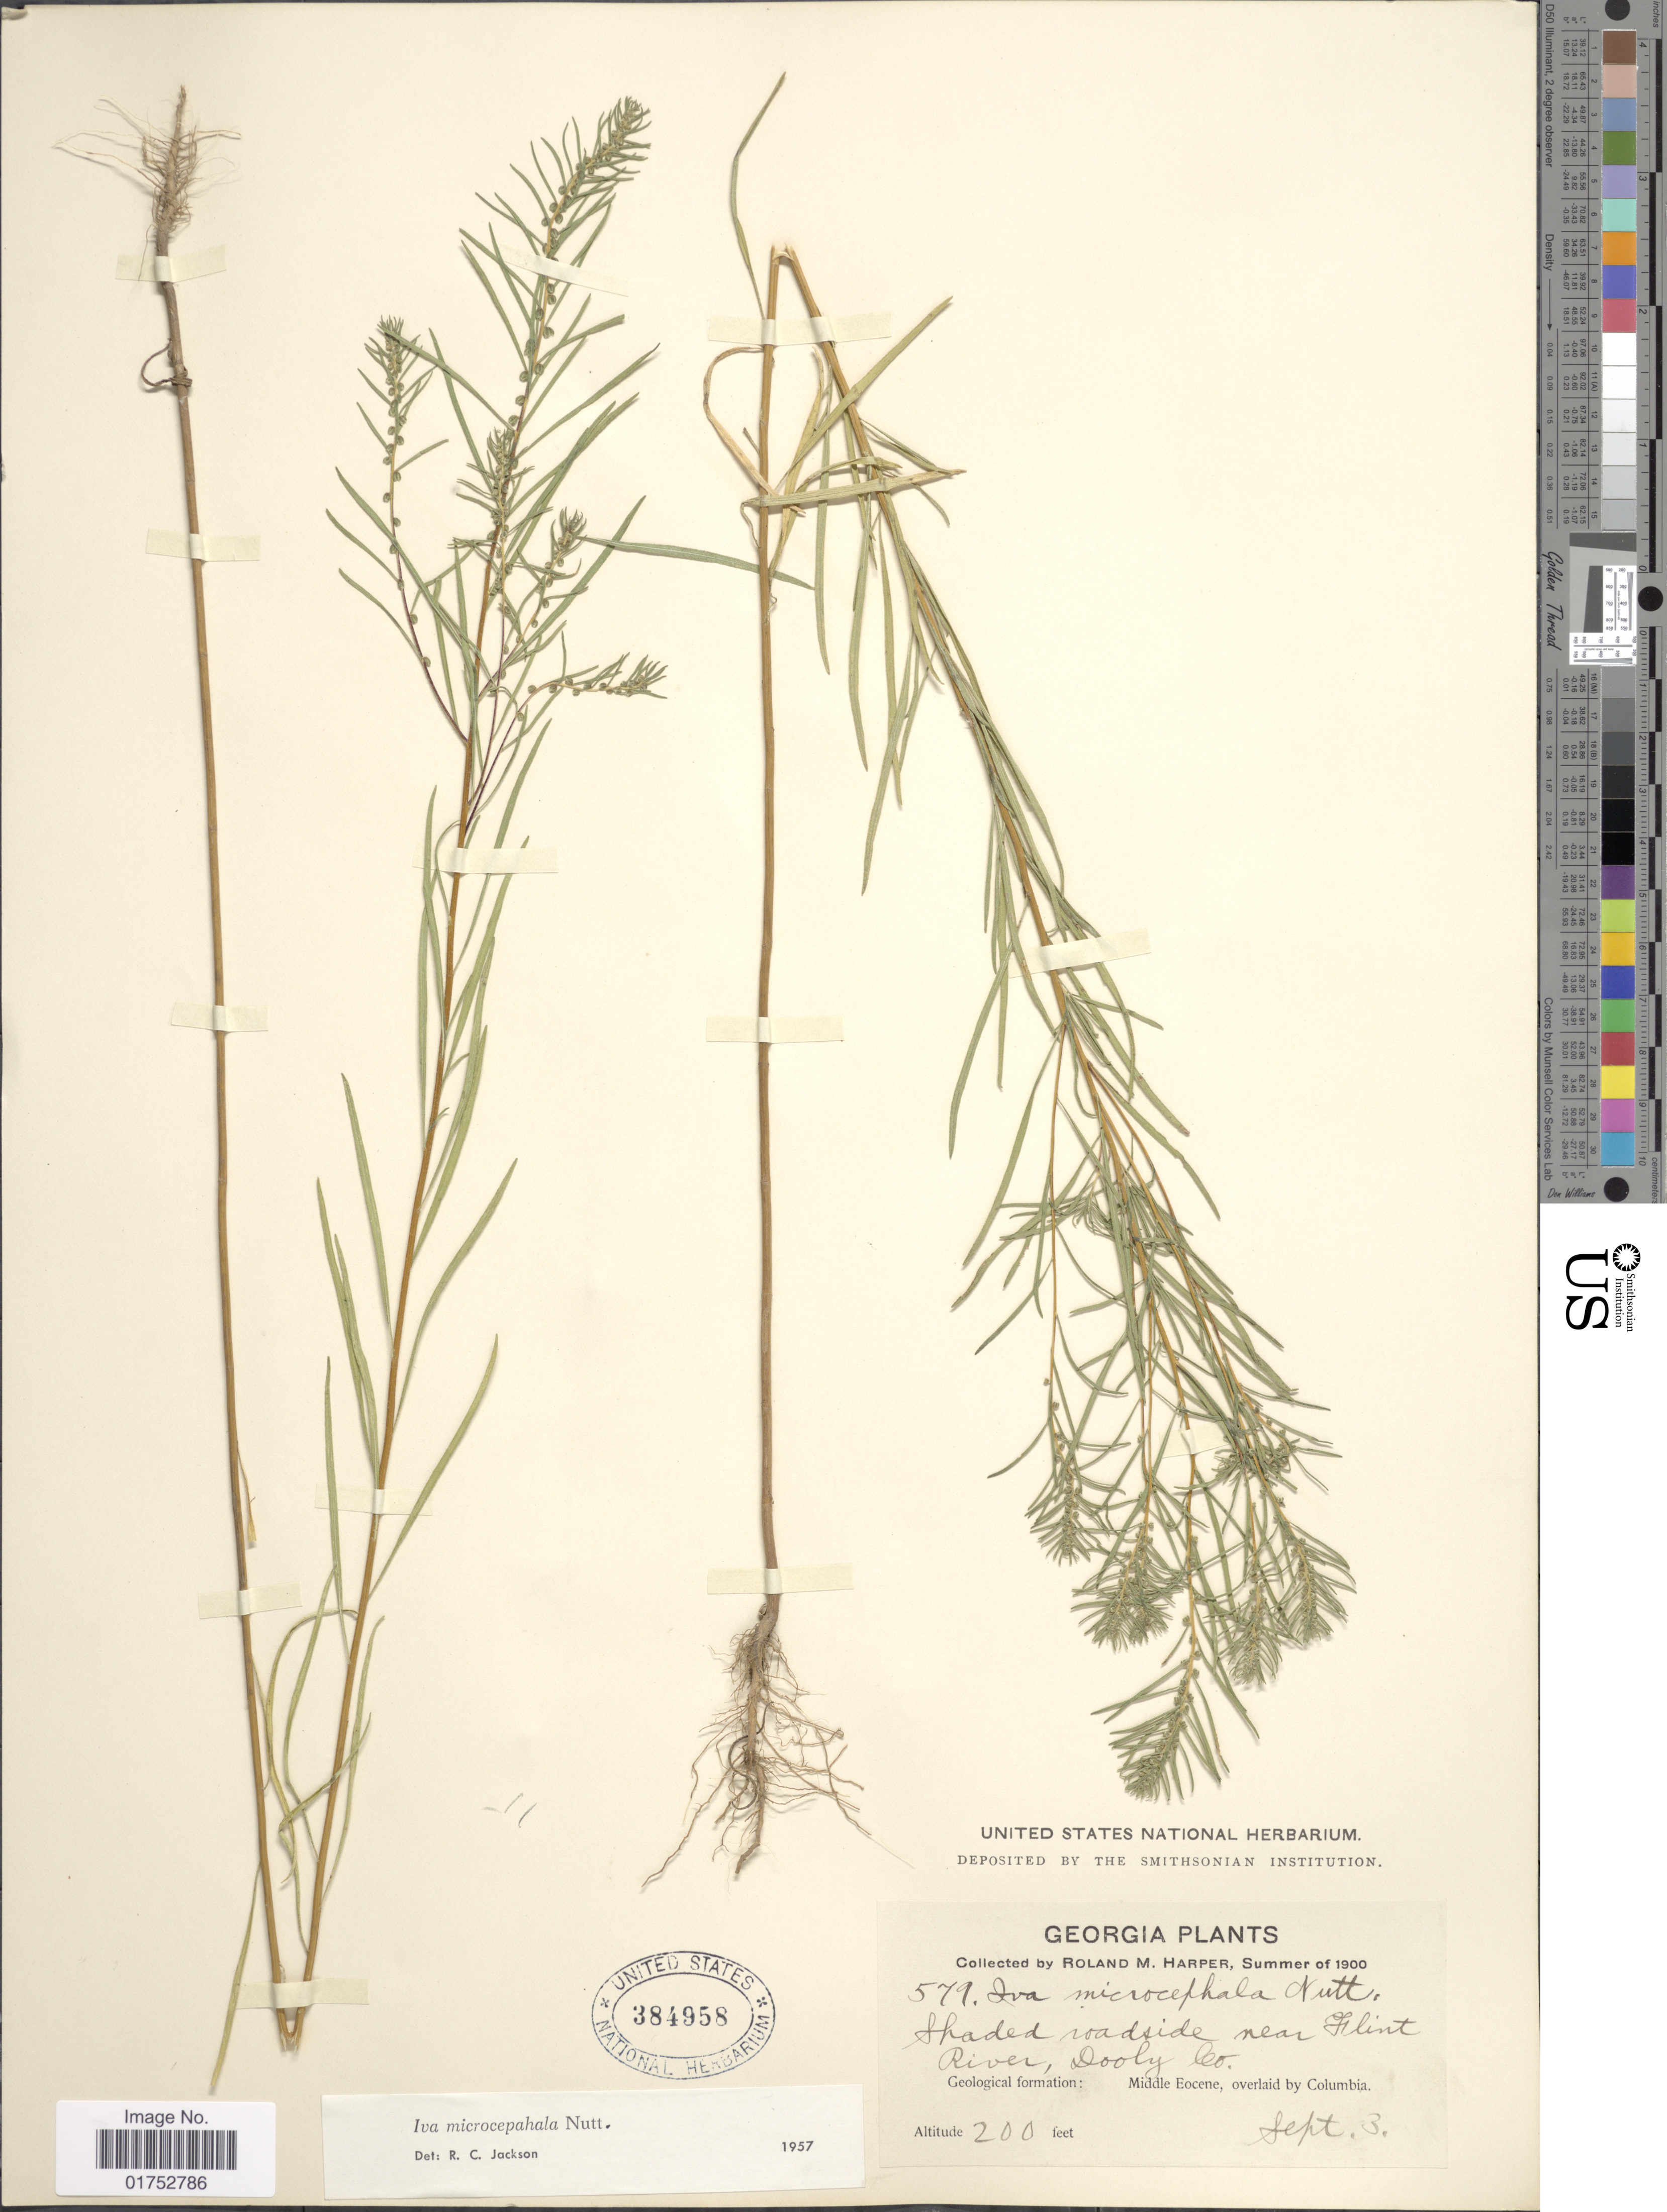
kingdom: Plantae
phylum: Tracheophyta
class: Magnoliopsida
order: Asterales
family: Asteraceae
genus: Iva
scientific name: Iva microcephala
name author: Nutt.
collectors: R. M. Harper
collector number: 579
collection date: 1900-09-03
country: United States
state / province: Georgia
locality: Near Flint River, Dooly Co.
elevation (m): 61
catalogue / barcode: US 384958